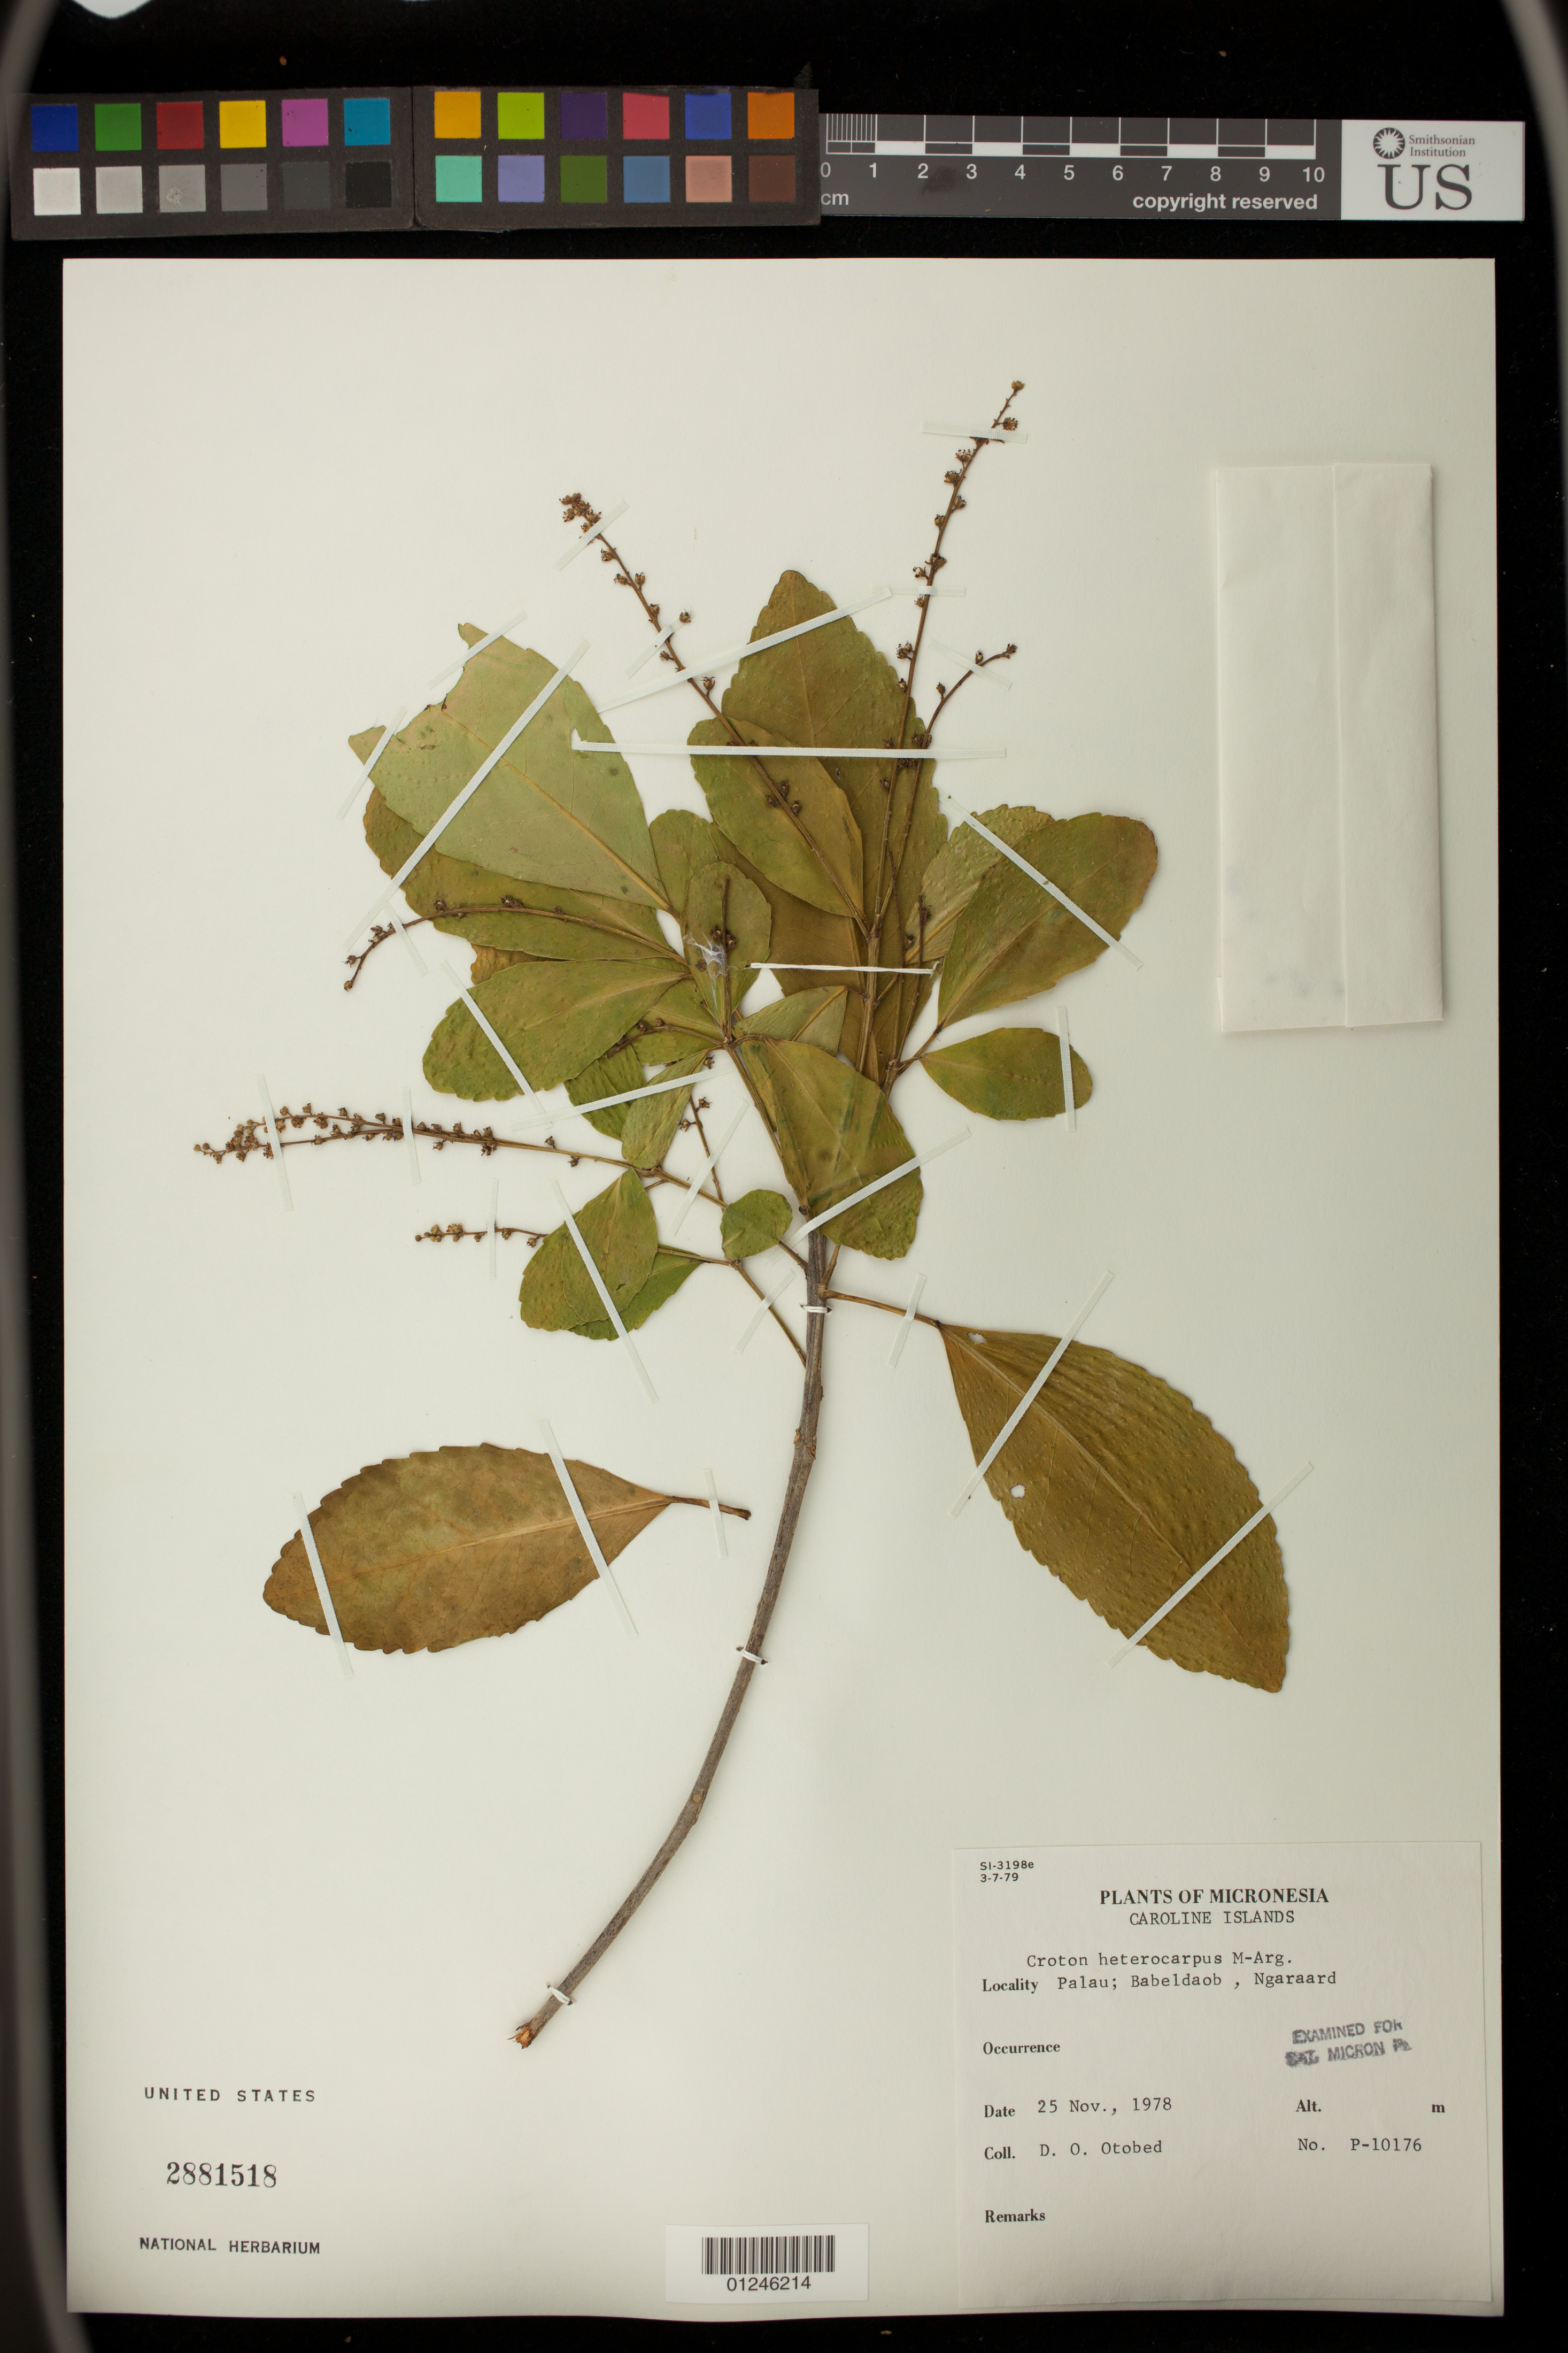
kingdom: Plantae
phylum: Tracheophyta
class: Magnoliopsida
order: Malpighiales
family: Euphorbiaceae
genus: Croton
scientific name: Croton heterocarpus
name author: Müll. Arg.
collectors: D. O. Otobed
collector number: P-10176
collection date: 1978-11-25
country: Palau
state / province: Ngaraard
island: Babeldaob [Babelthuap]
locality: Palau; Babeldaob, Ngaraard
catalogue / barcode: US 2881518